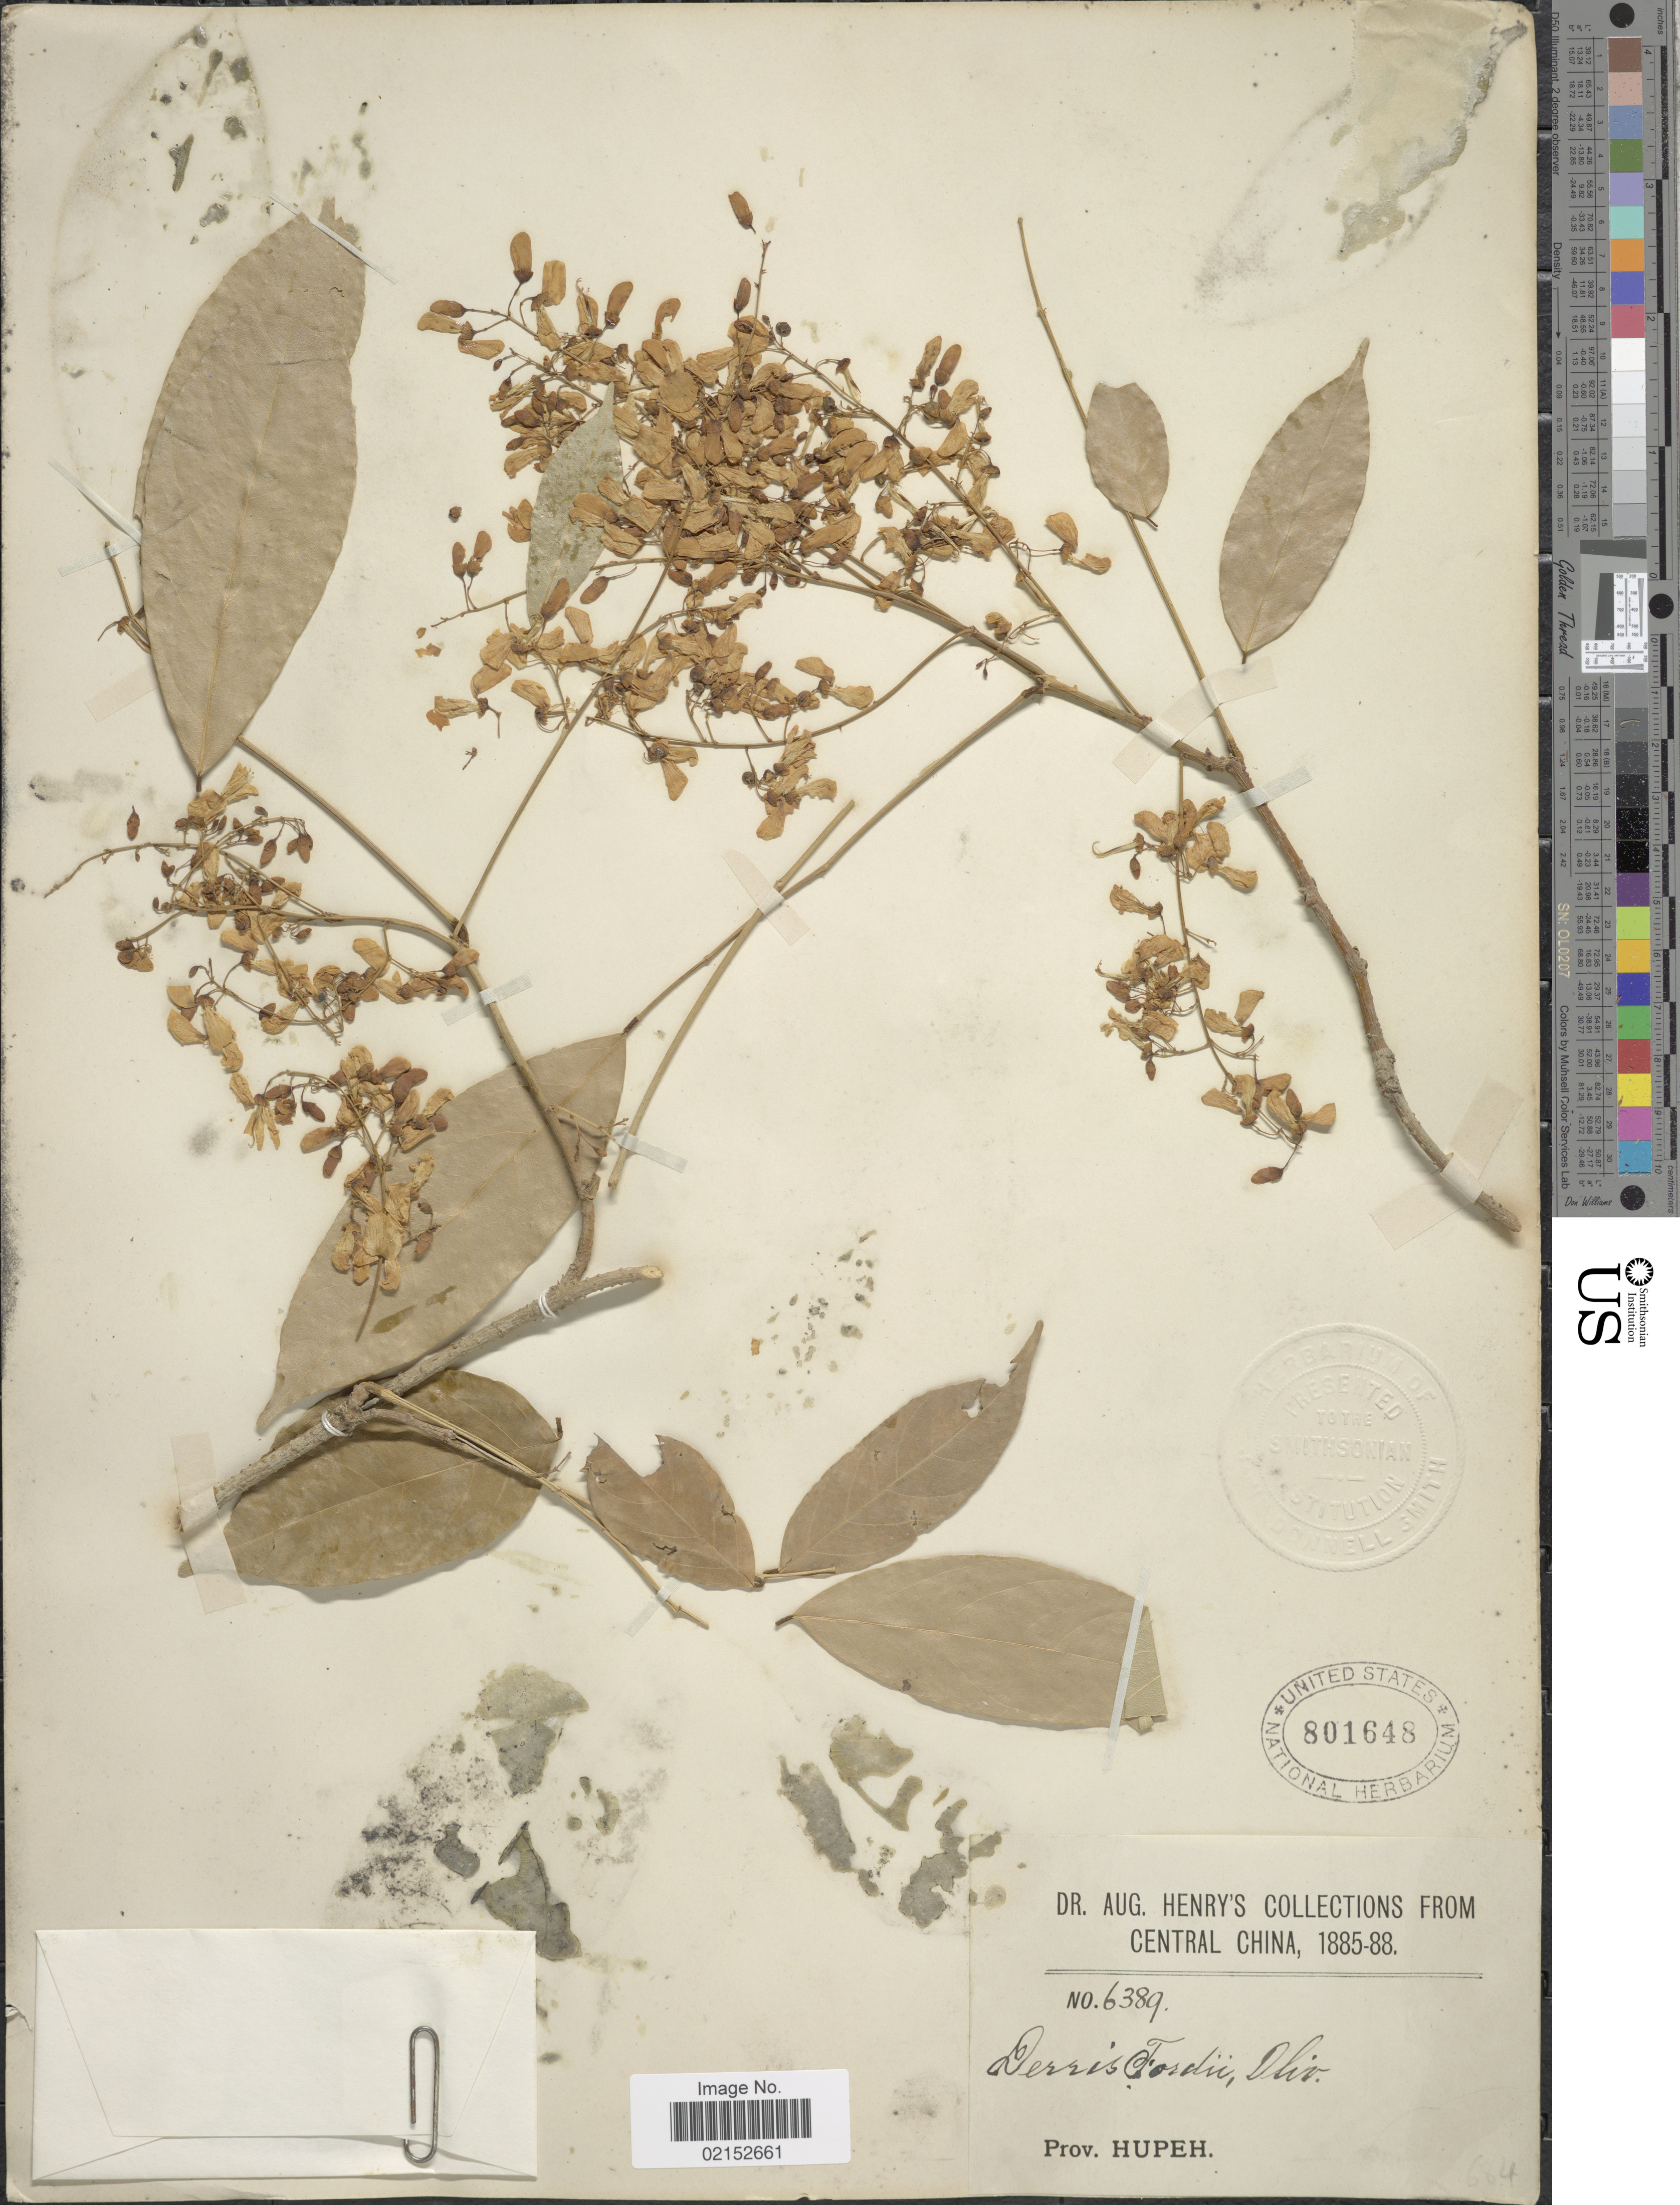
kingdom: Plantae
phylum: Tracheophyta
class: Magnoliopsida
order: Fabales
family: Fabaceae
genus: Derris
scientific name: Derris fordii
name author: Oliv.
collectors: A. Henry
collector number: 6389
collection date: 1885/1888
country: China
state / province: Hubei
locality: Hupeh. Central China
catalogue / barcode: US 801648